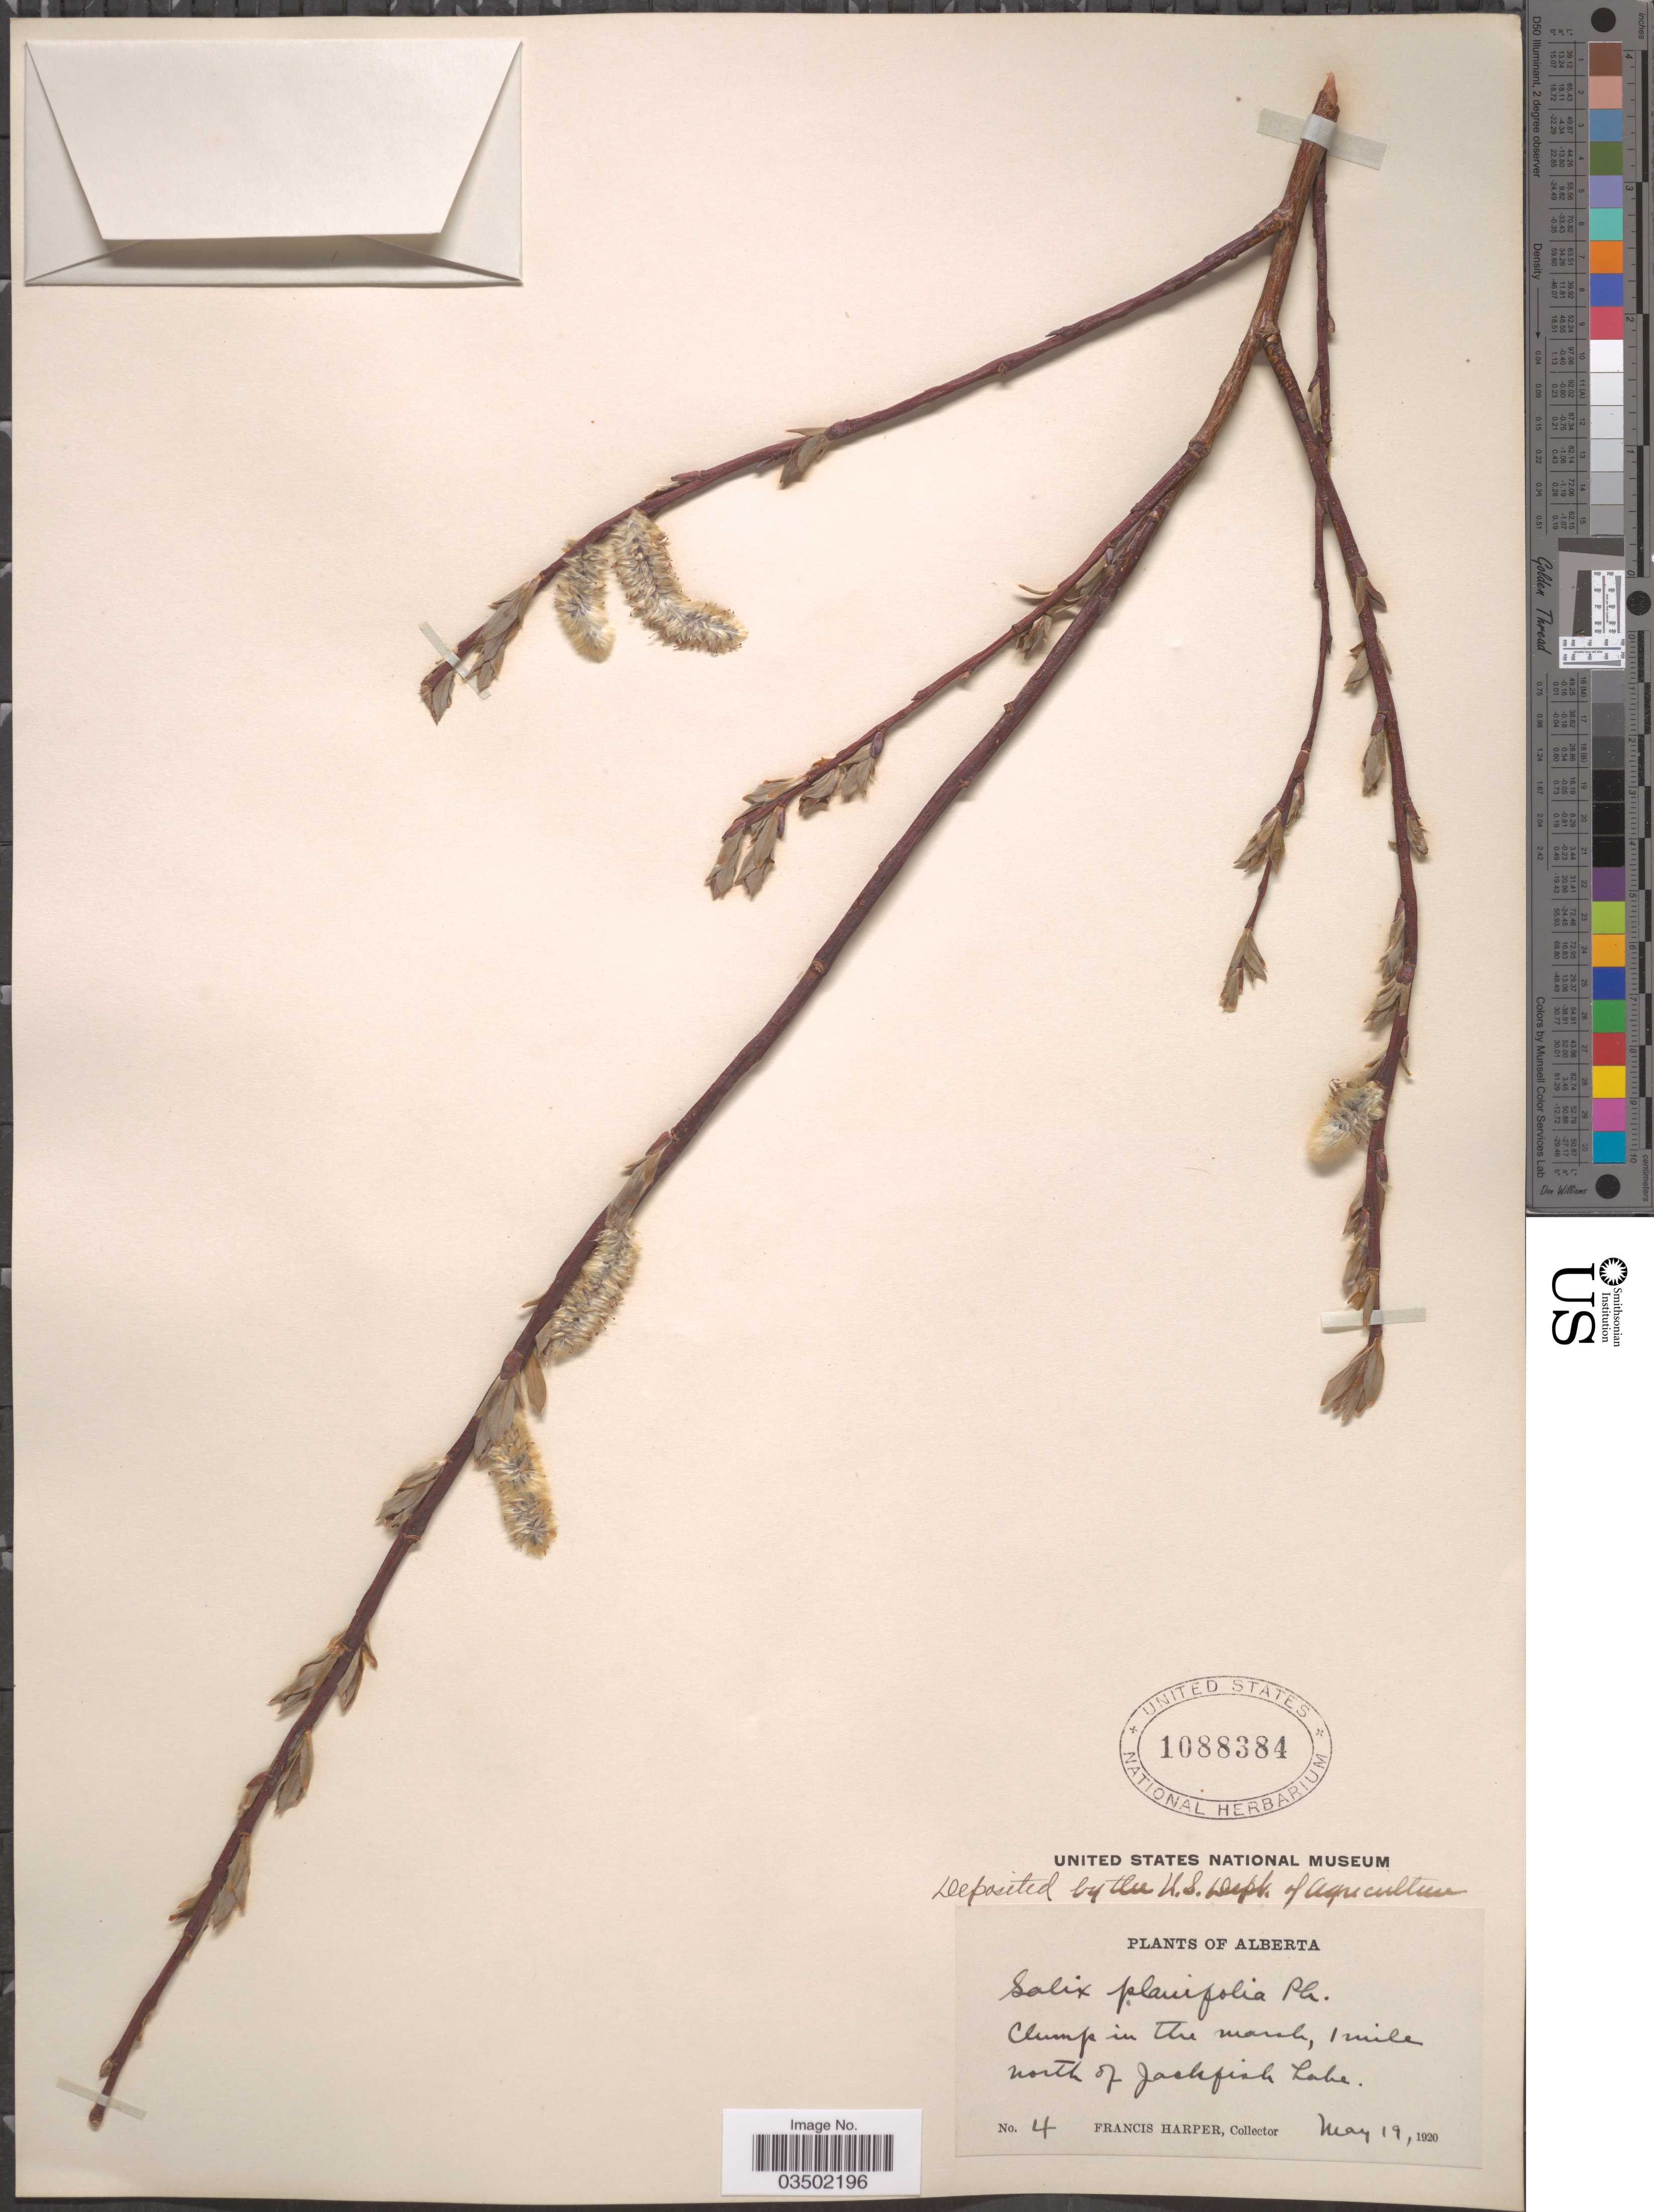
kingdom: Plantae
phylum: Tracheophyta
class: Magnoliopsida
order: Malpighiales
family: Salicaceae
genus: Salix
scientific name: Salix planifolia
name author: Pursh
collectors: F. Harper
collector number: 4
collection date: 1920-05-19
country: Canada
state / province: Alberta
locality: Clump in the marsh, 1 mile north of Jackfish Lake.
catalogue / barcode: US 1088384